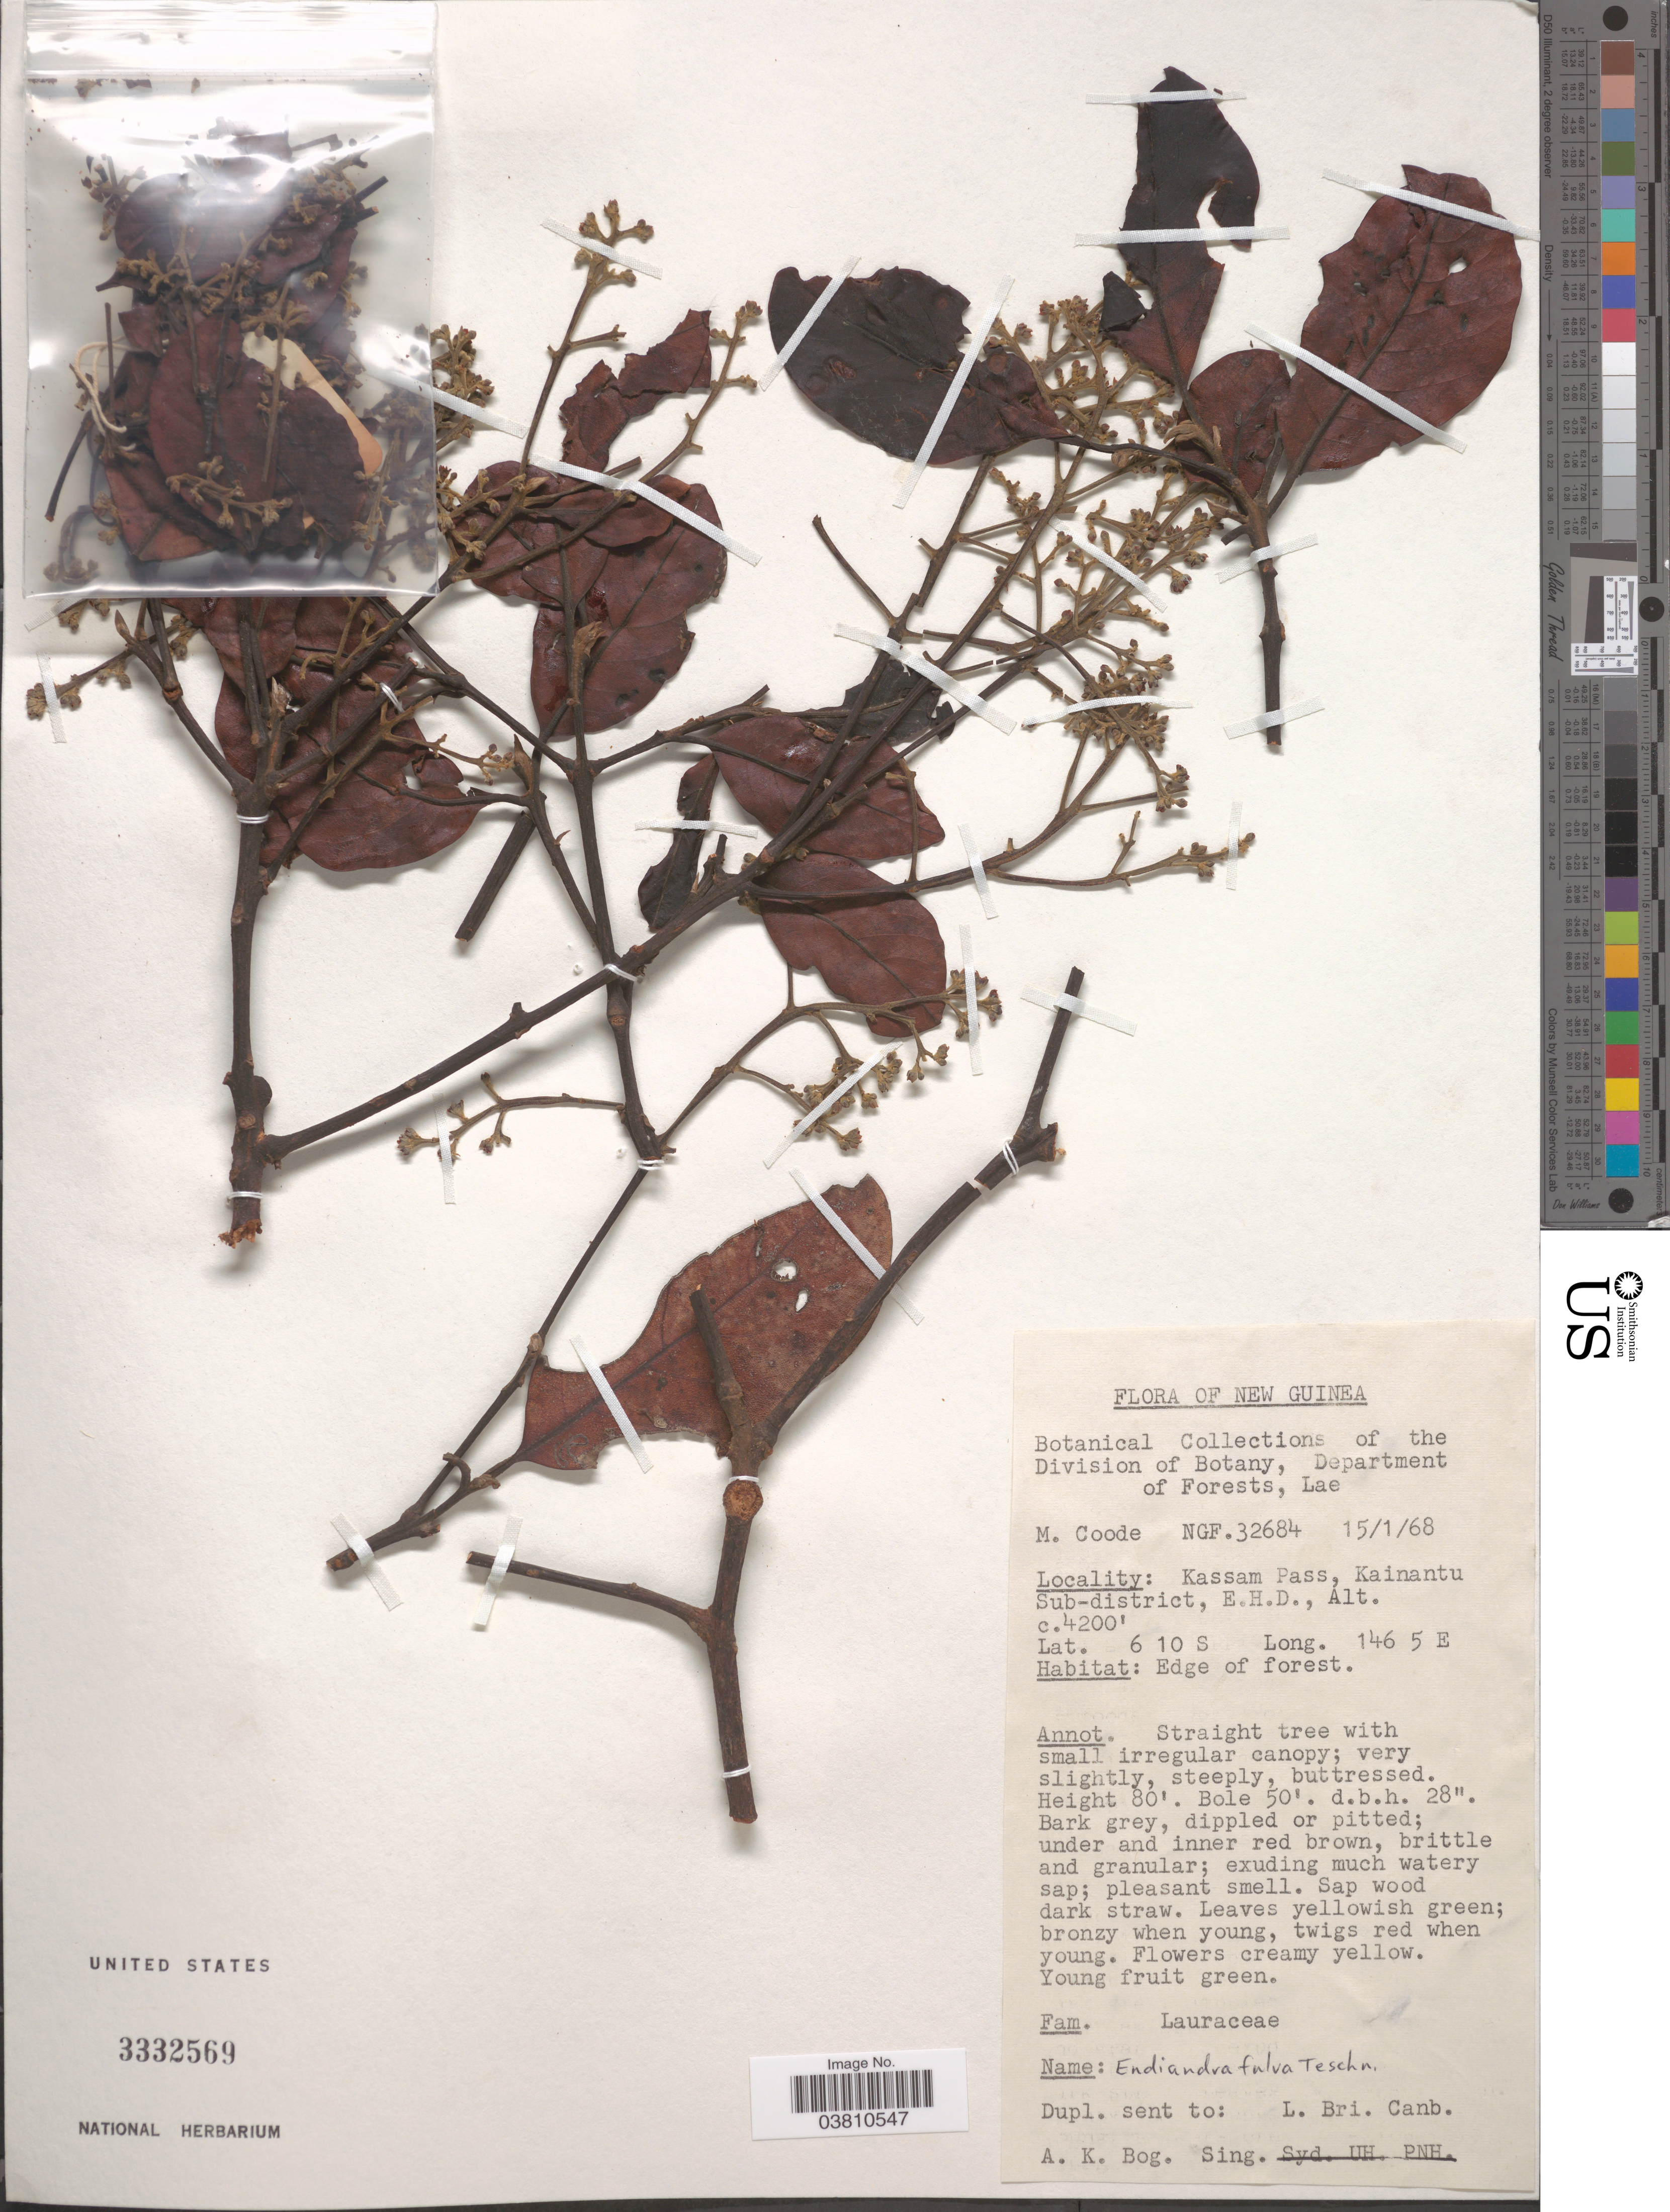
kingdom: Plantae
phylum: Tracheophyta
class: Magnoliopsida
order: Laurales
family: Lauraceae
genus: Endiandra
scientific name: Endiandra fulva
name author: Teschner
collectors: M. Coode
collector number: NGF 32684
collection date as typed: Transcribed d/m/y: 15/1/68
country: Papua New Guinea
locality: New Guinea. Kassam Pass, Kainantu Sub-district, E.H.D.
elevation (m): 1280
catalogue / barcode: US 3332569